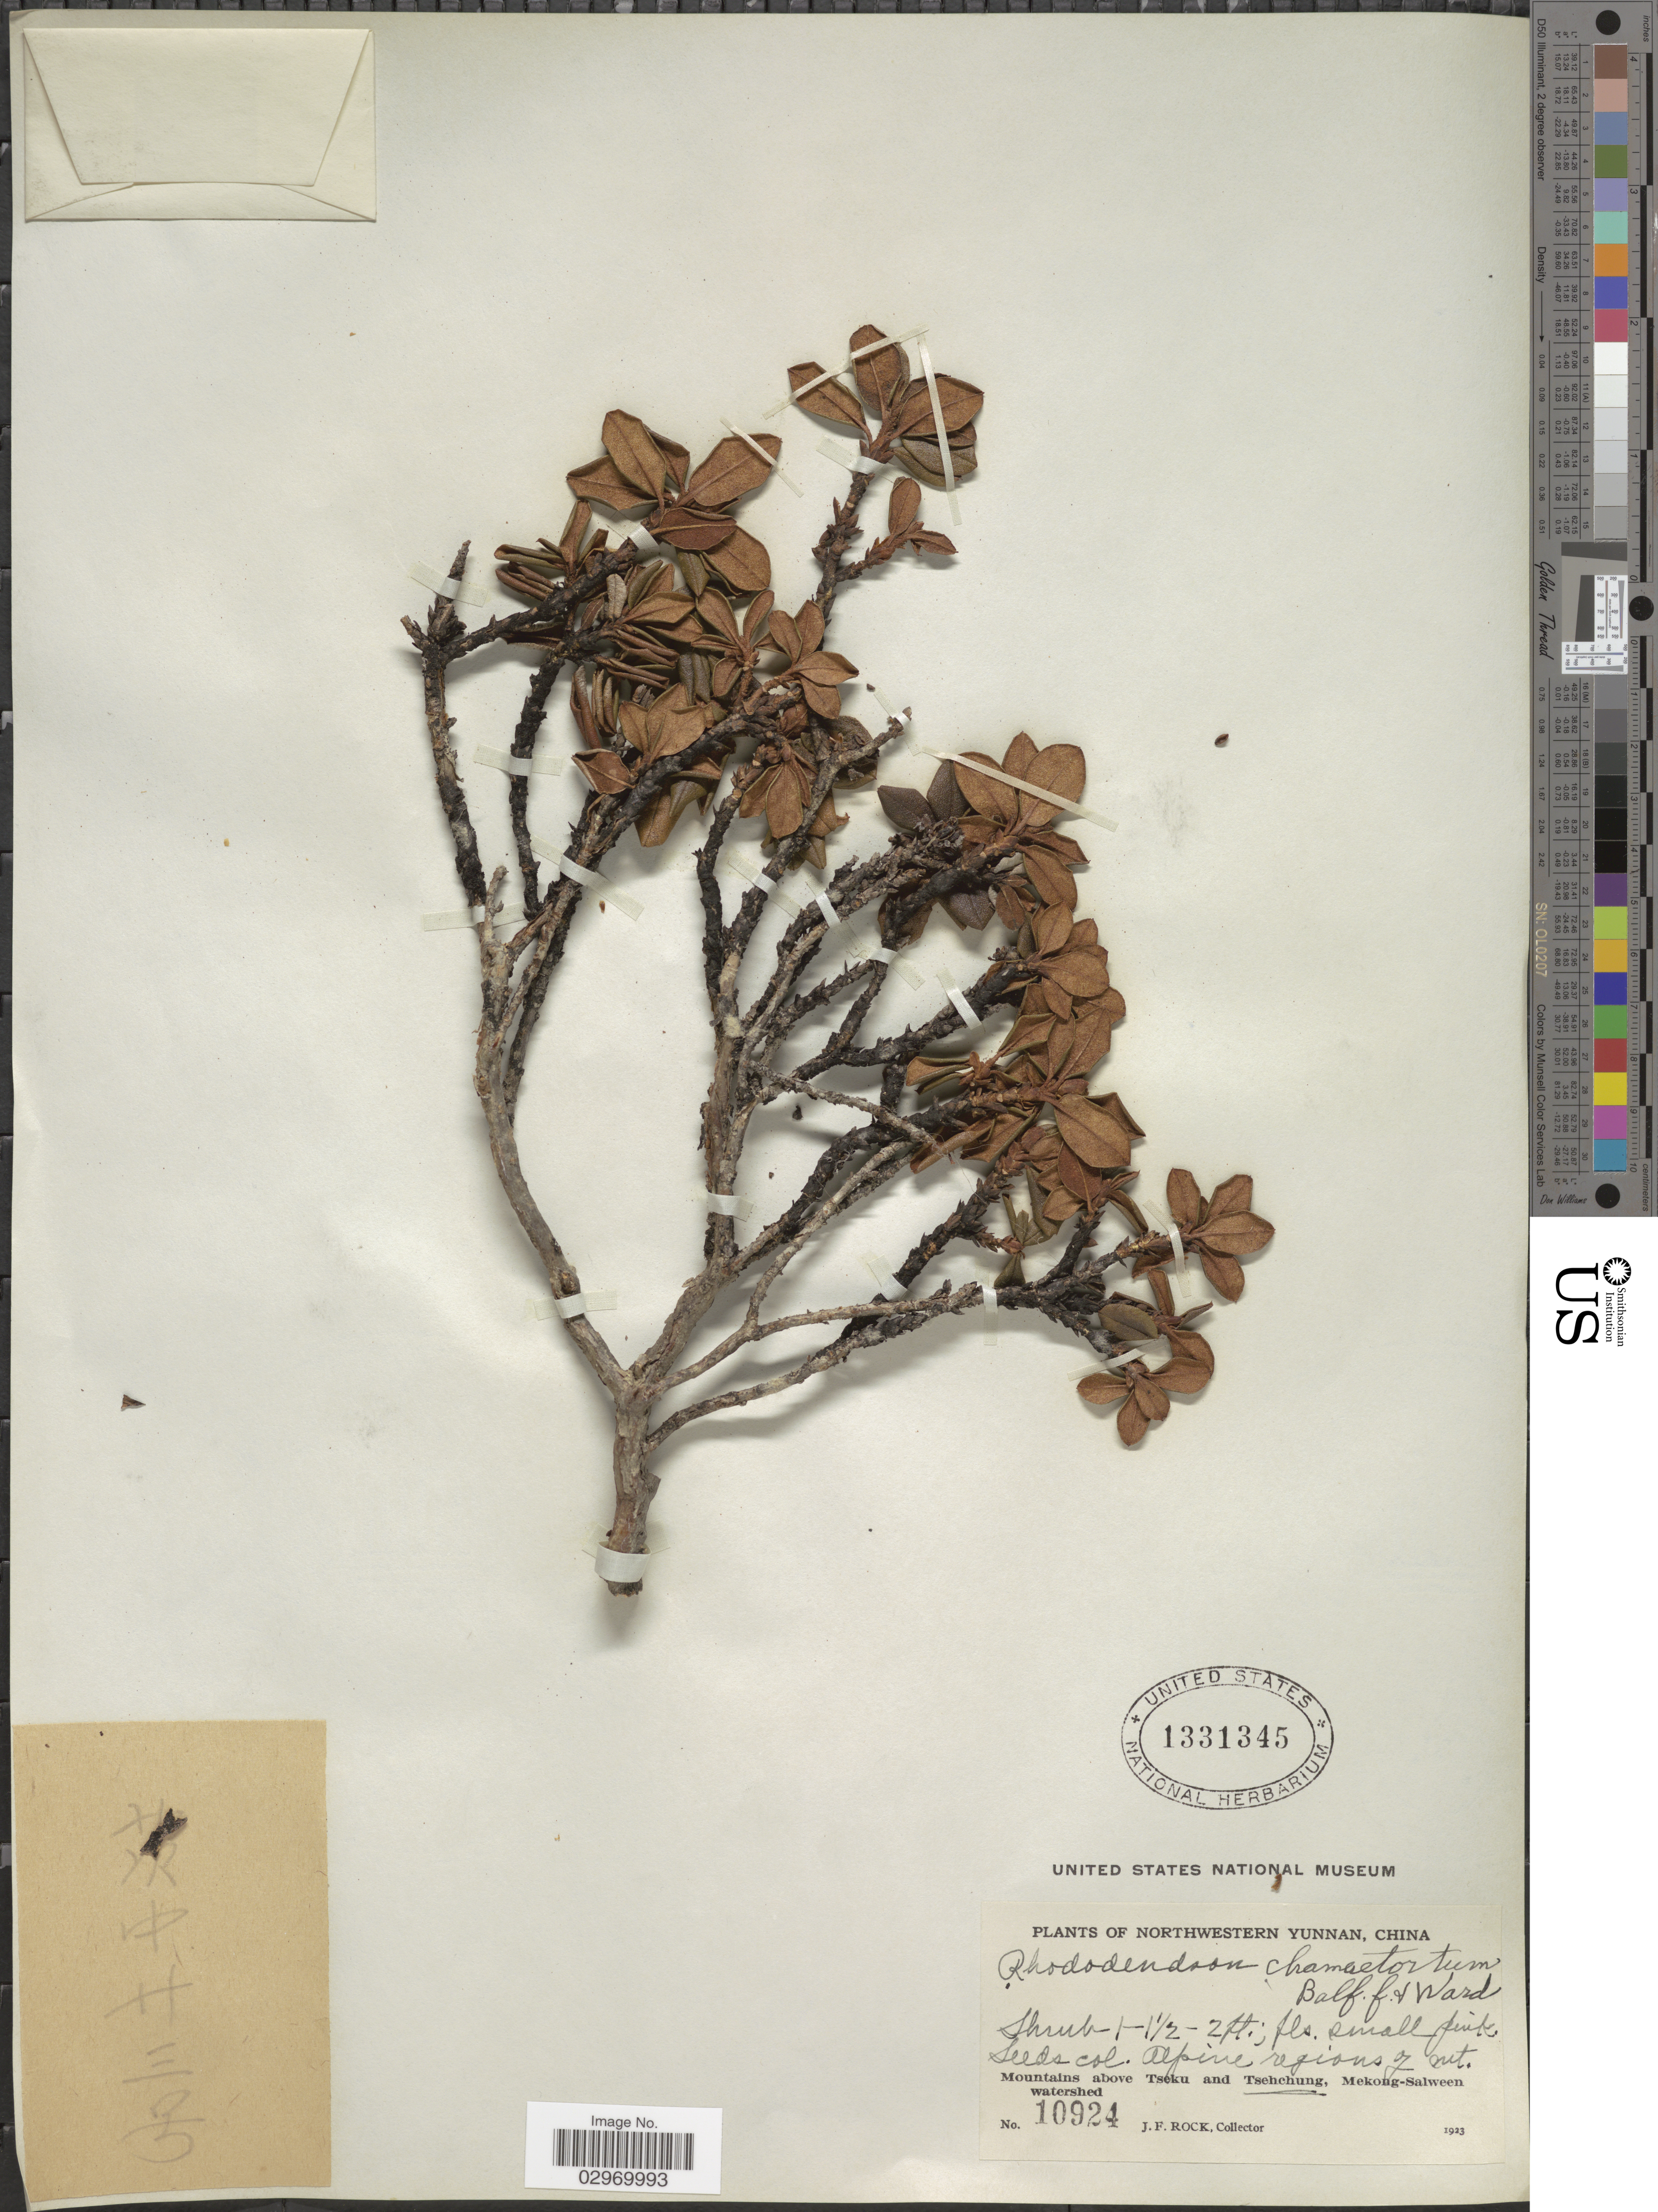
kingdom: Plantae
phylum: Tracheophyta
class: Magnoliopsida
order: Ericales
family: Ericaceae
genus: Rhododendron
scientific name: Rhododendron chamaetortum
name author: Balf. f. & Kingdon-Ward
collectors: J. Rock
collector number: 10924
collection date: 1923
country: China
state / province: Yunnan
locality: Northwestern Yunnan, Alpine regions of mt, Mountains above Tseku and Tsehchung, Mekong-Salween watershed.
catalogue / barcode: US 1331345